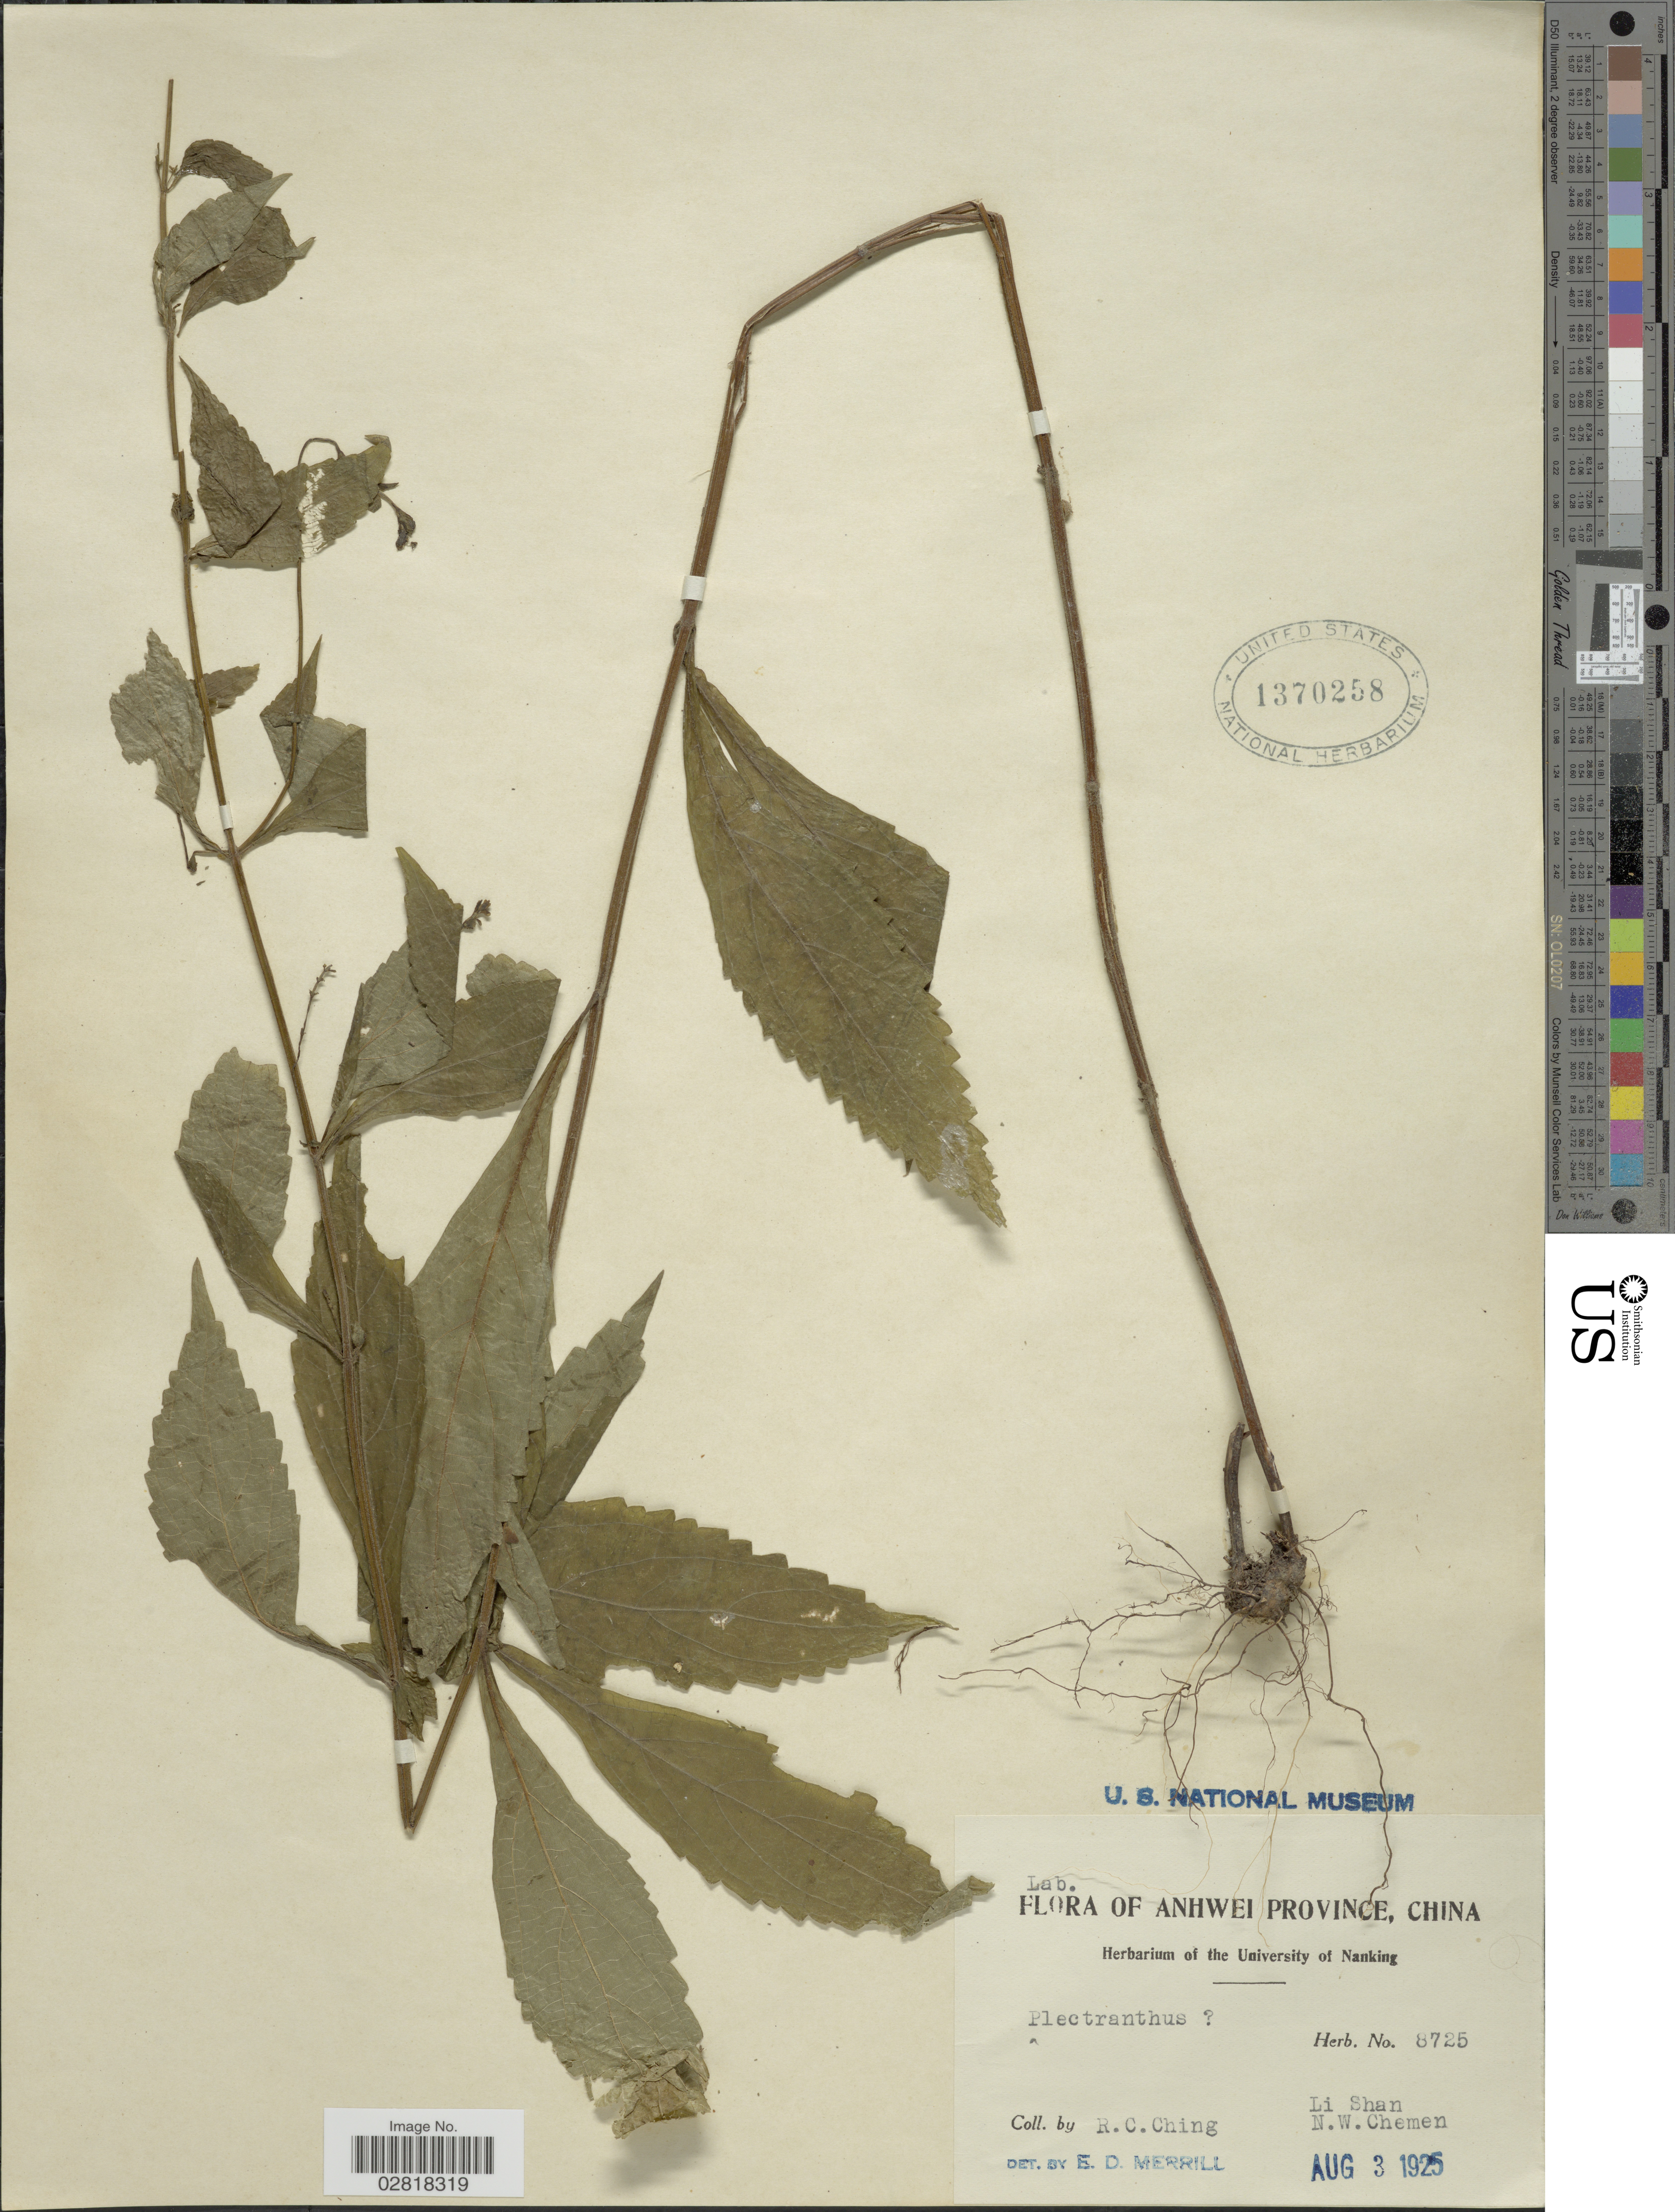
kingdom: Plantae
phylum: Tracheophyta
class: Magnoliopsida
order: Lamiales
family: Lamiaceae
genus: Plectranthus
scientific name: Plectranthus sp.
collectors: R. C. Ching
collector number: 8725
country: China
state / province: Anhui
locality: Anhwei Province, Li Shan, N. W. Chemen.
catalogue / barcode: US 1370258